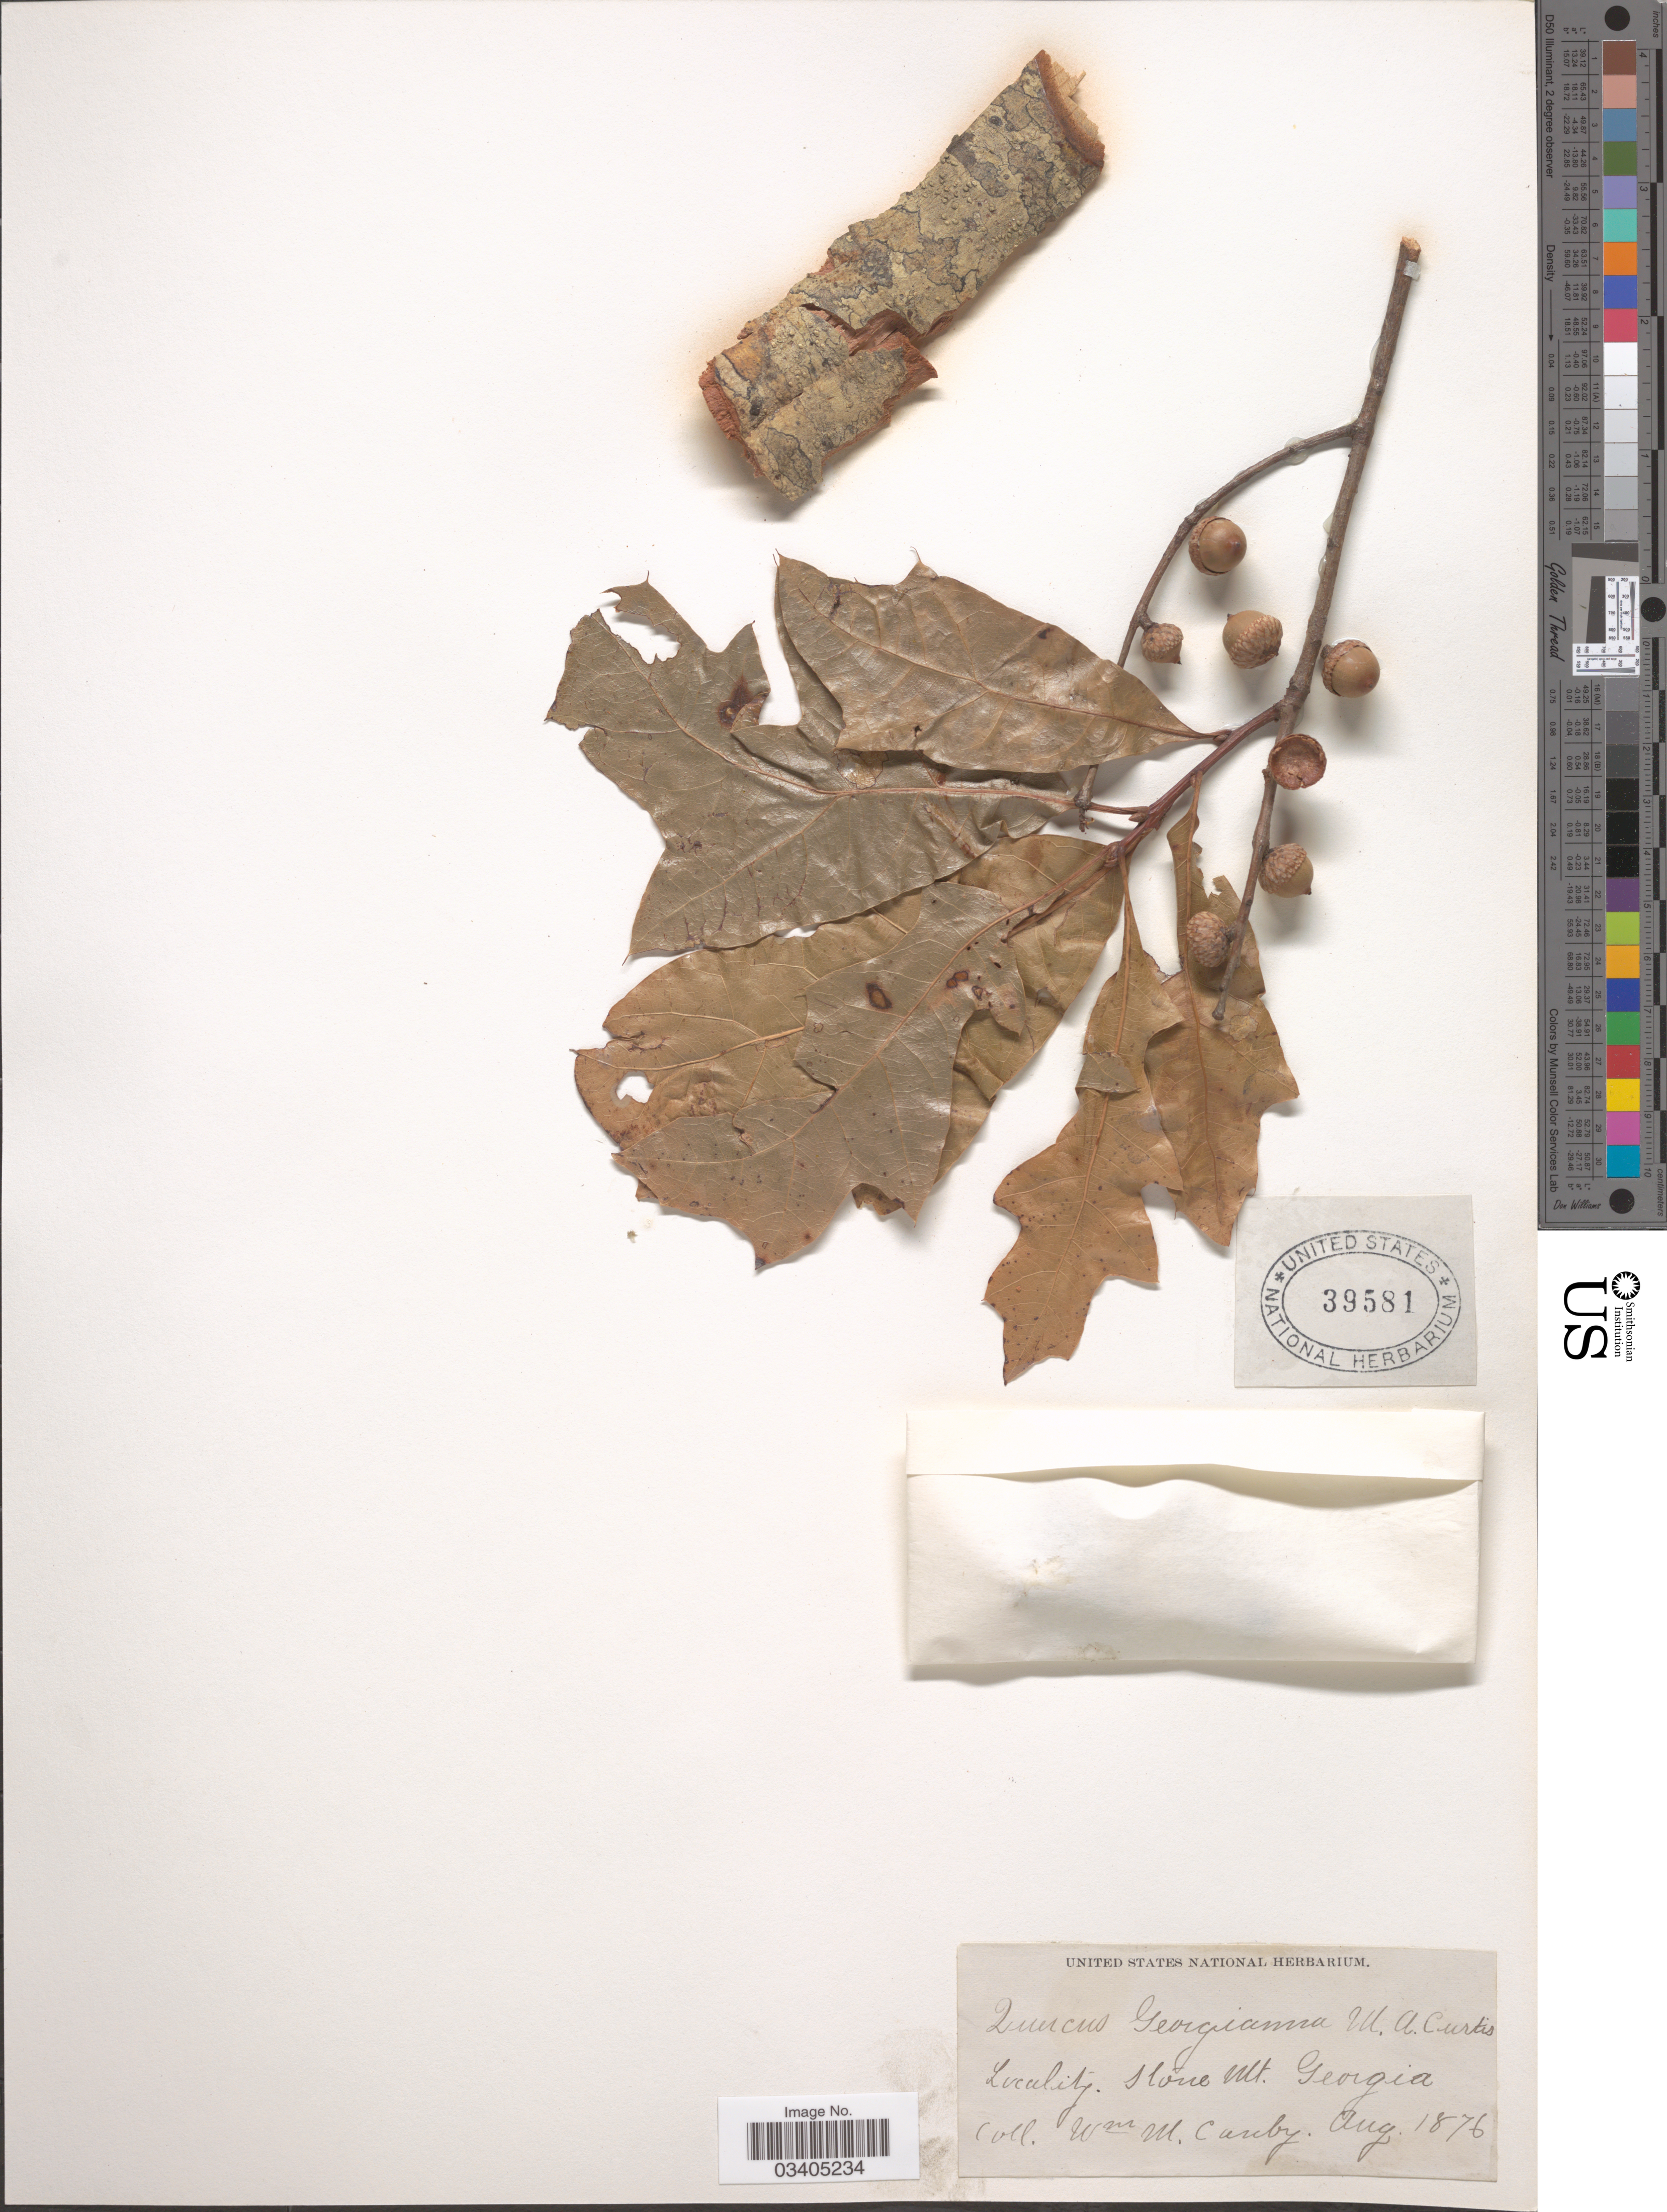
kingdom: Plantae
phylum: Tracheophyta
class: Magnoliopsida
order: Fagales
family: Fagaceae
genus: Quercus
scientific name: Quercus georgiana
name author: M.A. Curtis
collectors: W. M. Canby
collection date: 1876-08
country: United States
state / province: Georgia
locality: Stone Mt.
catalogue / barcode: US 39581